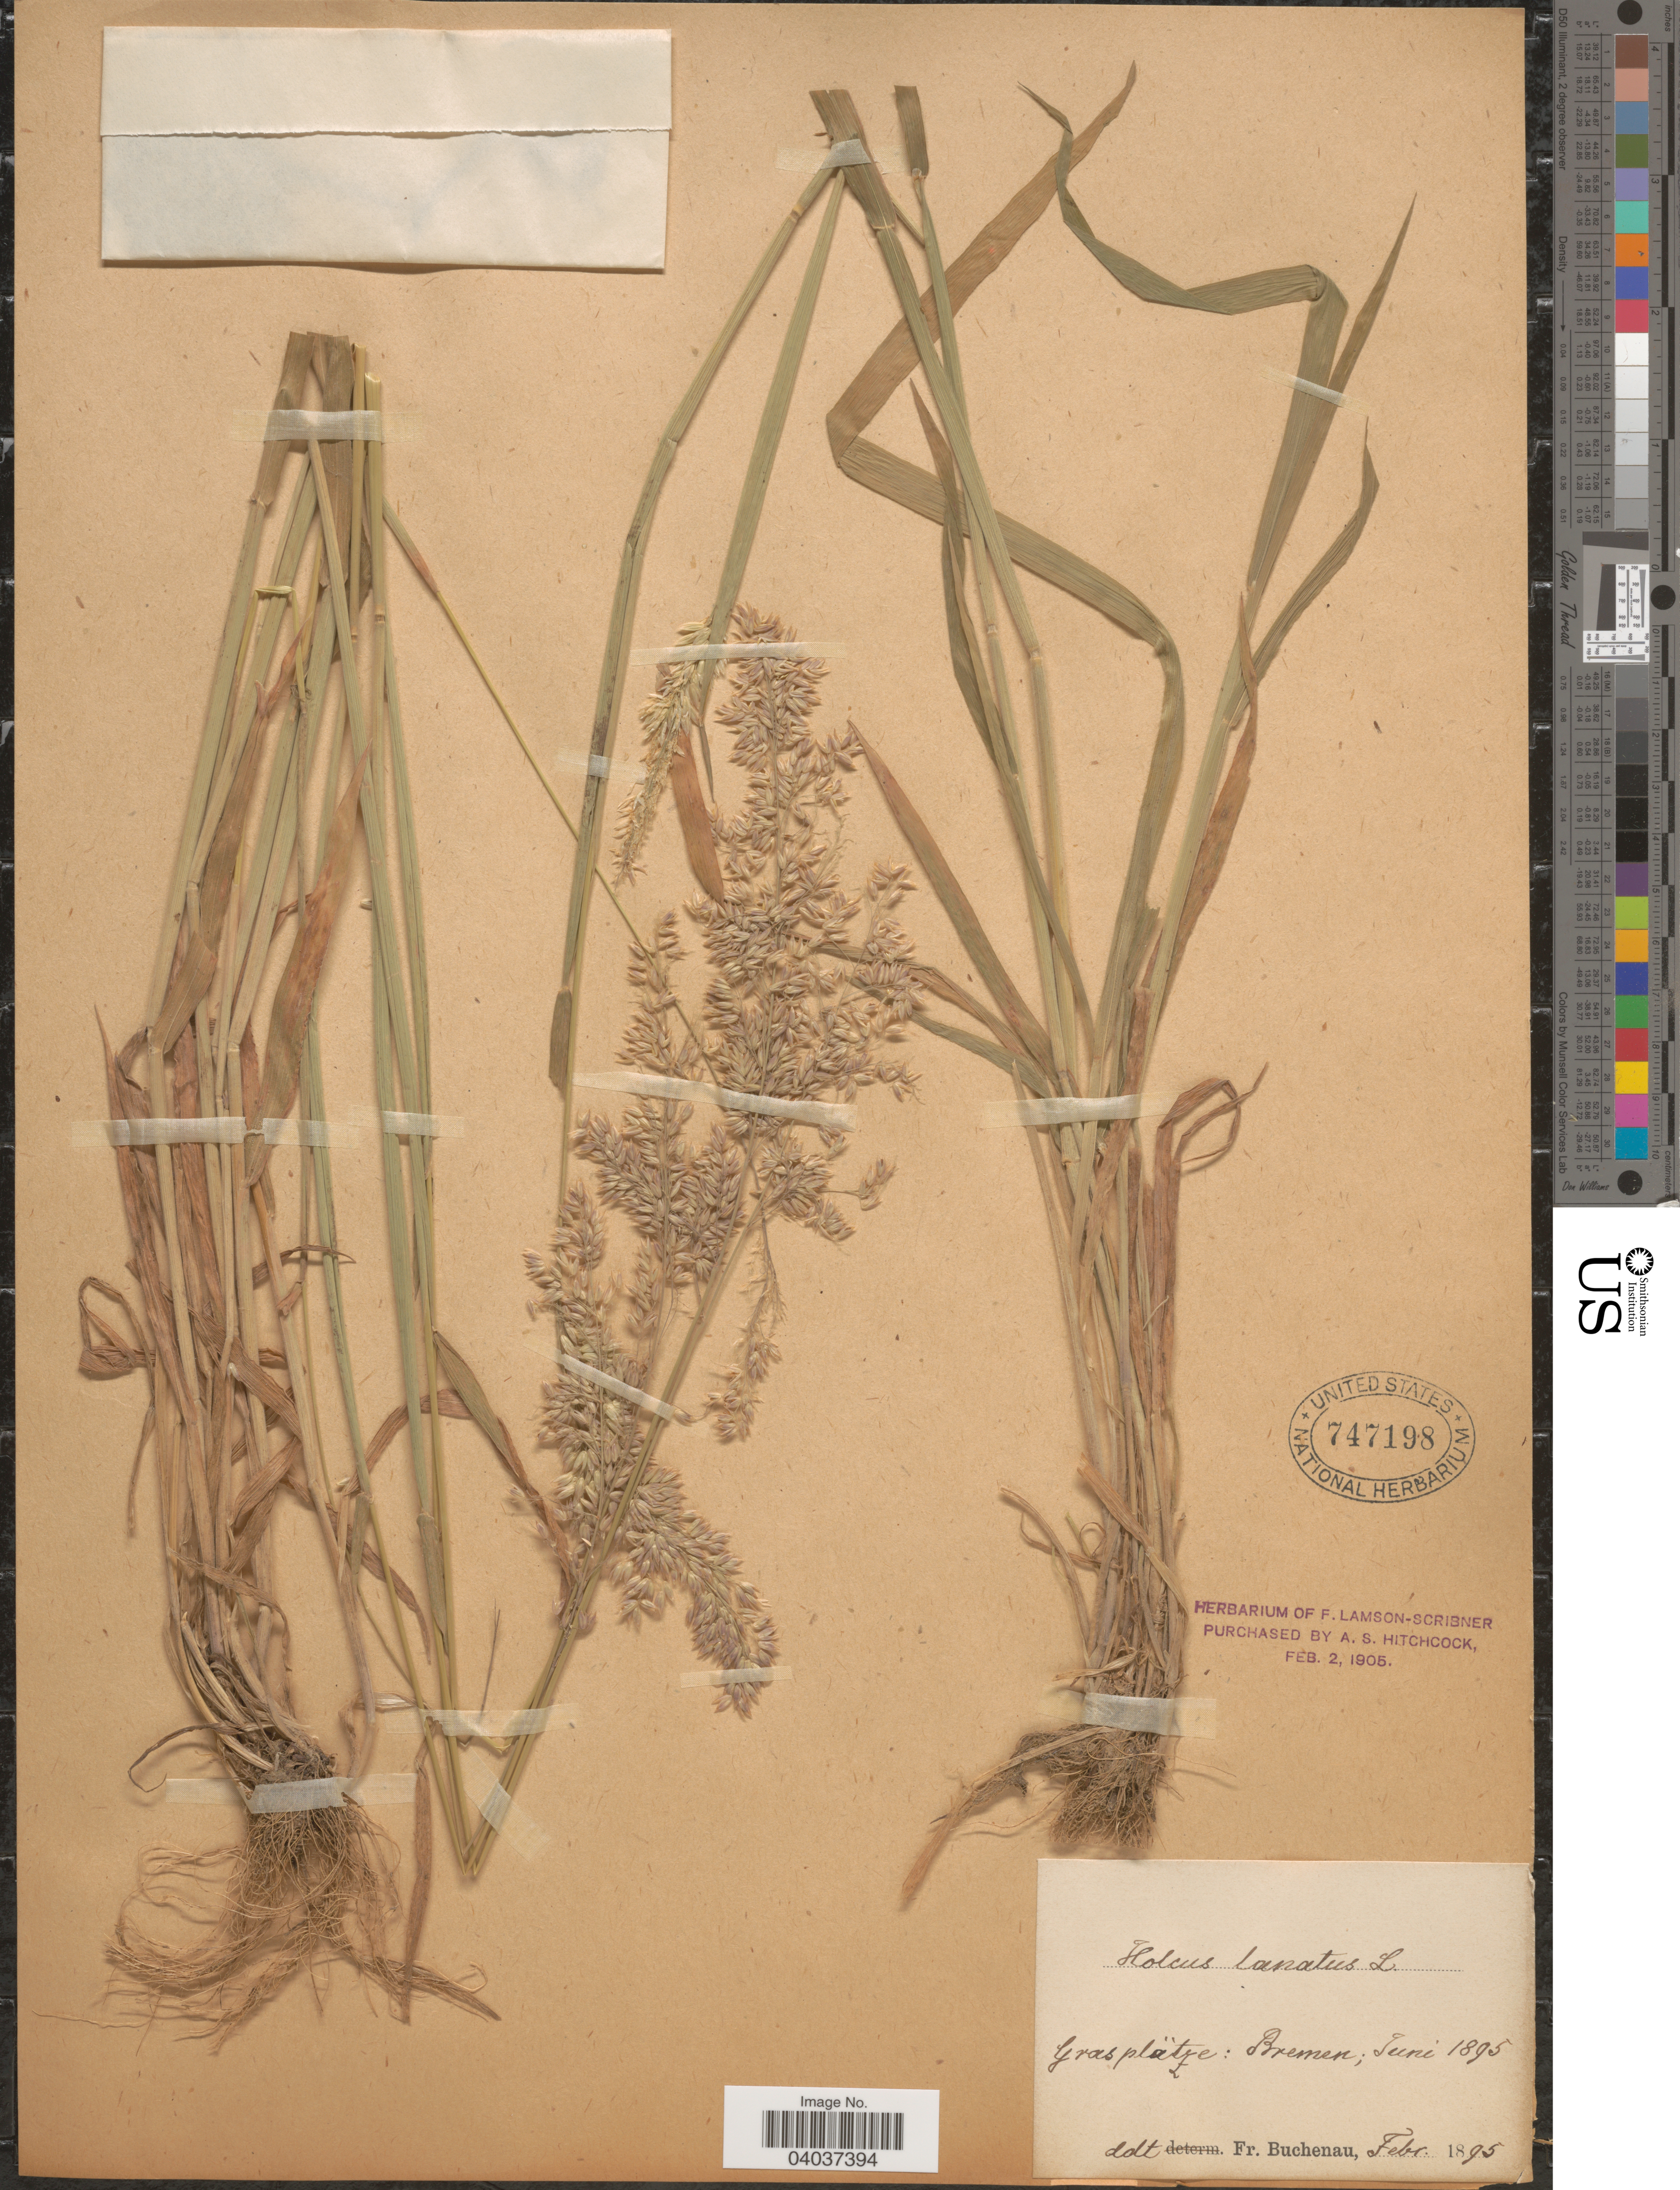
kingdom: Plantae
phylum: Tracheophyta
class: Liliopsida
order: Poales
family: Poaceae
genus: Holcus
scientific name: Holcus lanatus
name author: L.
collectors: F. Buchenau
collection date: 1895-06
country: Germany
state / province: Bremen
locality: Grasplätze.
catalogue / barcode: US 747198